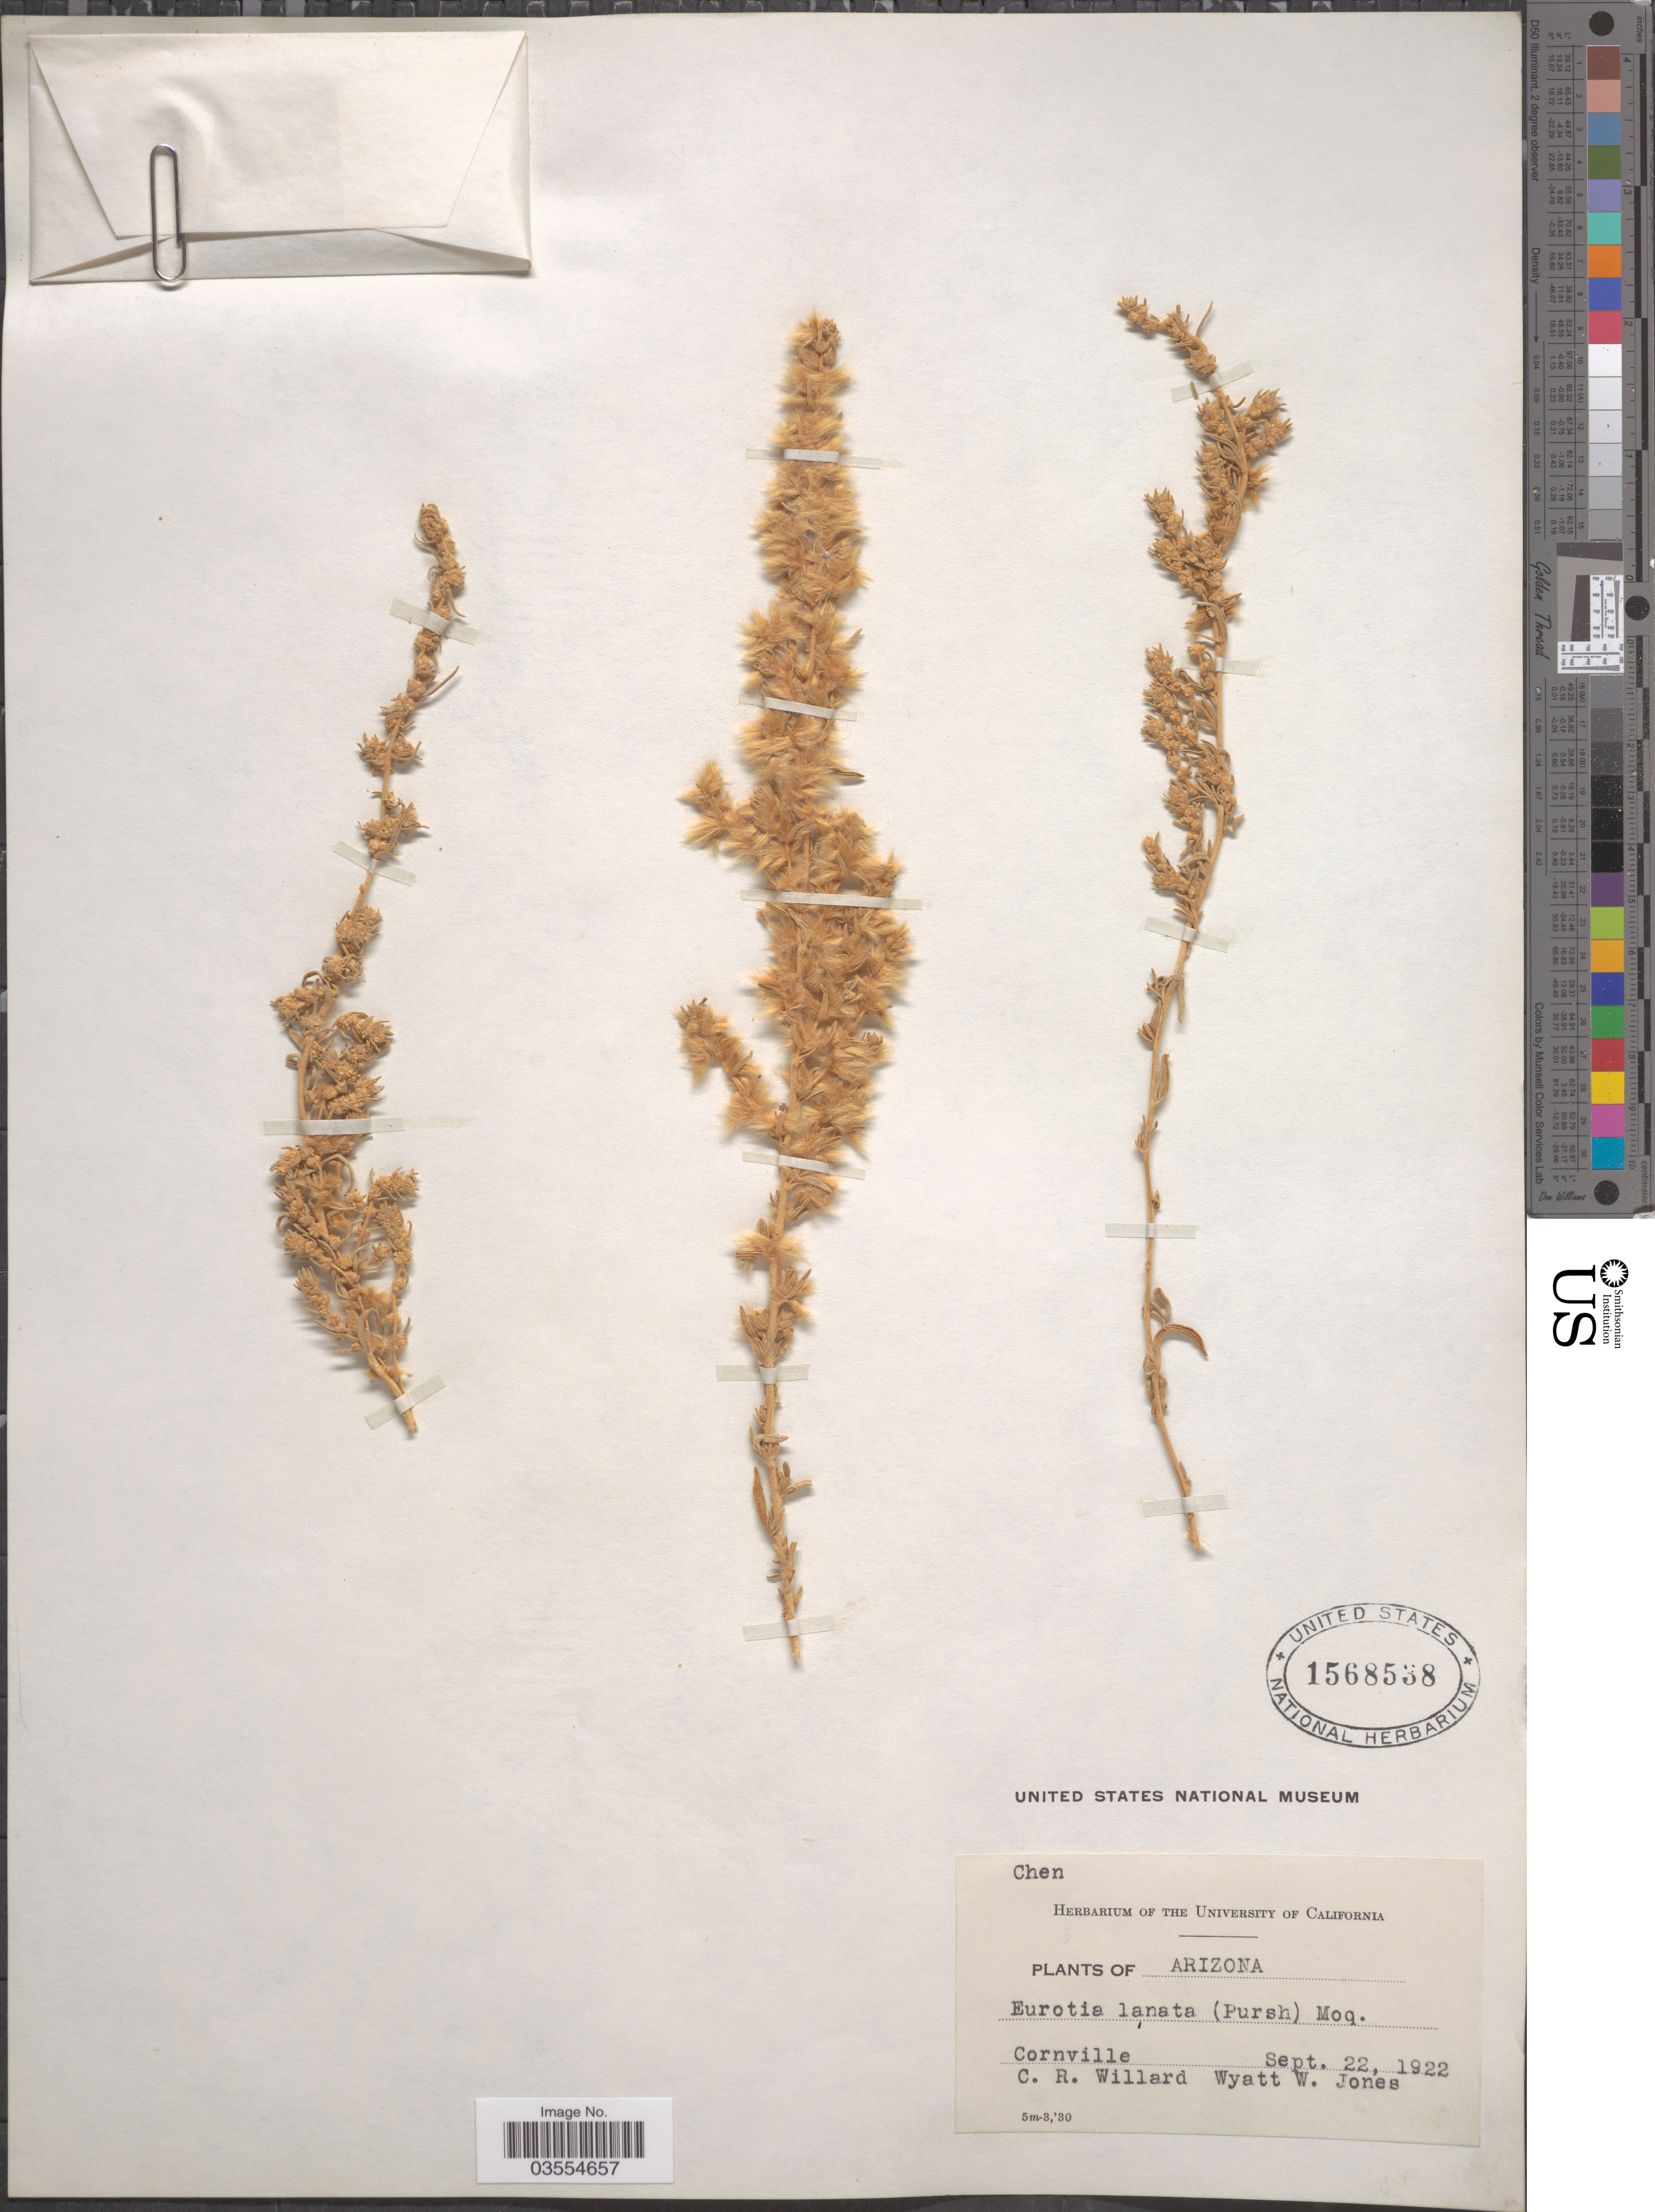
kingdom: Plantae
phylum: Tracheophyta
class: Magnoliopsida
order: Caryophyllales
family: Amaranthaceae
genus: Krascheninnikovia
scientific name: Krascheninnikovia lanata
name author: (Pursh) A. Meeuse & A.Smit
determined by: U.S. National Herbarium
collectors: C. Willard & W. W. Jones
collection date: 1922-09-22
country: United States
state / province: Arizona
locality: Cornville.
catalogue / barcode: US 1568538